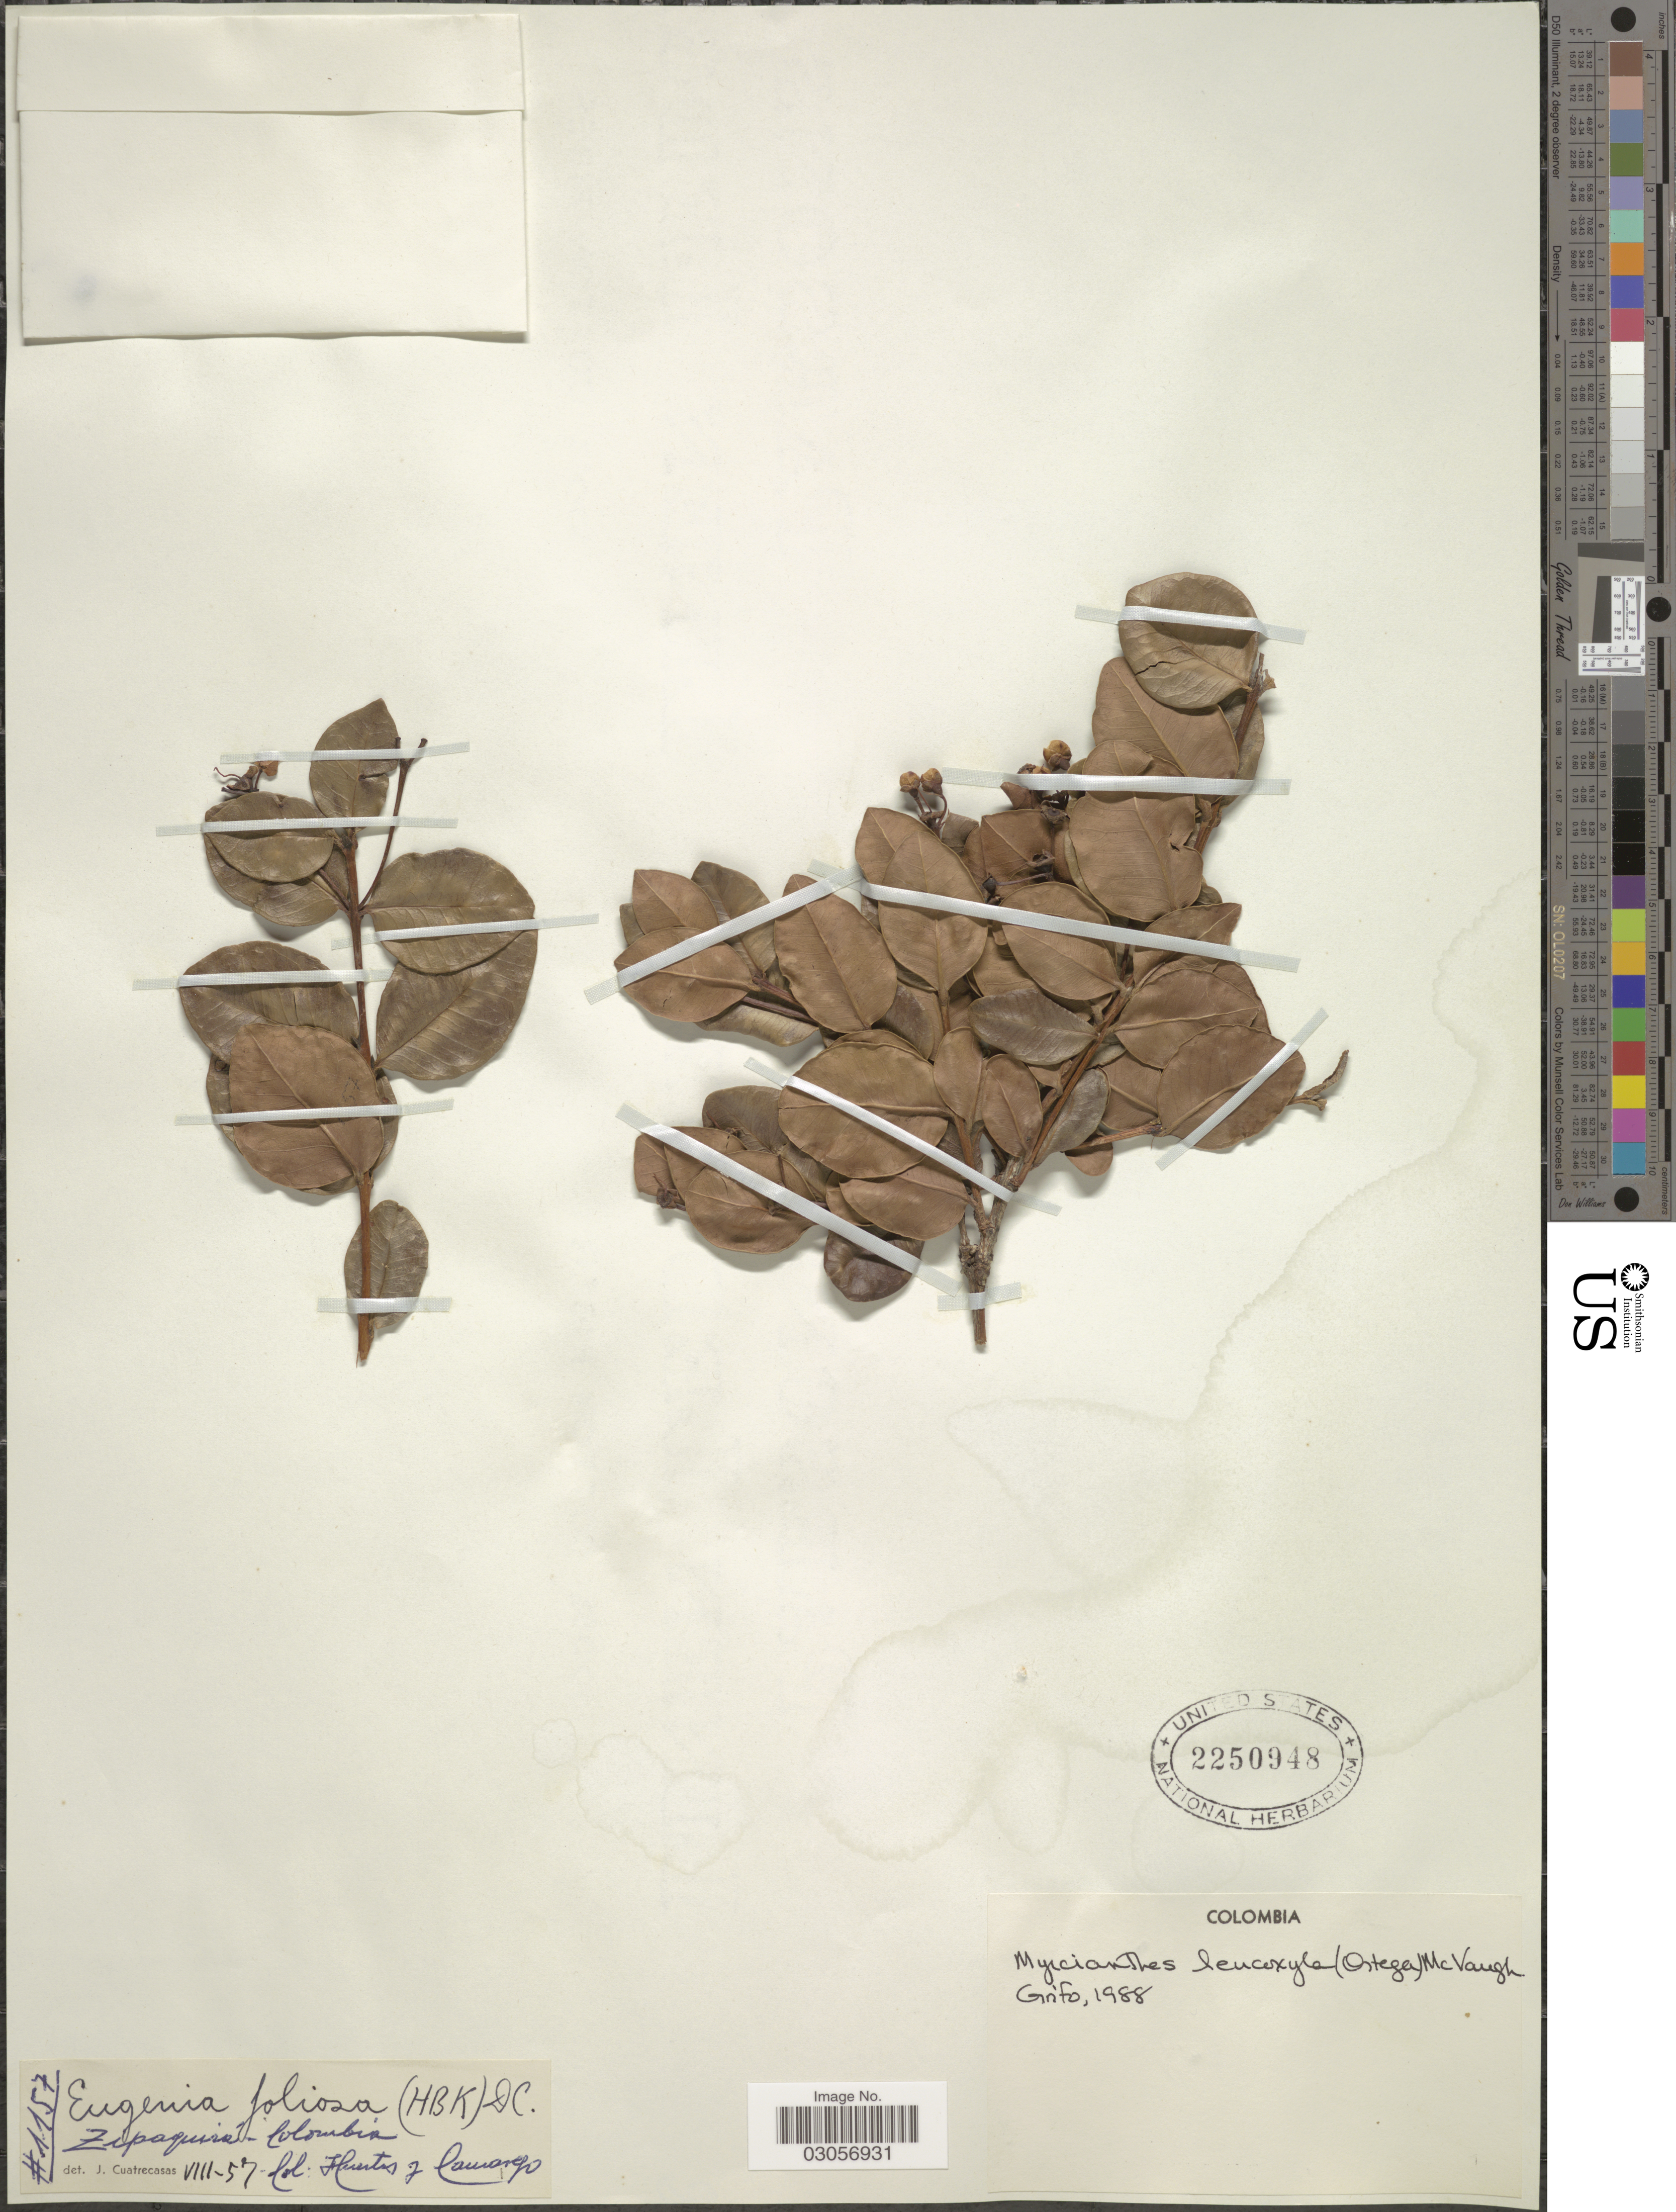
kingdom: Plantae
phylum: Tracheophyta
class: Magnoliopsida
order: Myrtales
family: Myrtaceae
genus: Myrcianthes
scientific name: Myrcianthes leucoxyla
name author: (Ortega) McVaugh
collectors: McVaugh & Grifo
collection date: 1988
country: Colombia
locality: Zipaquira.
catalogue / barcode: US 2250948